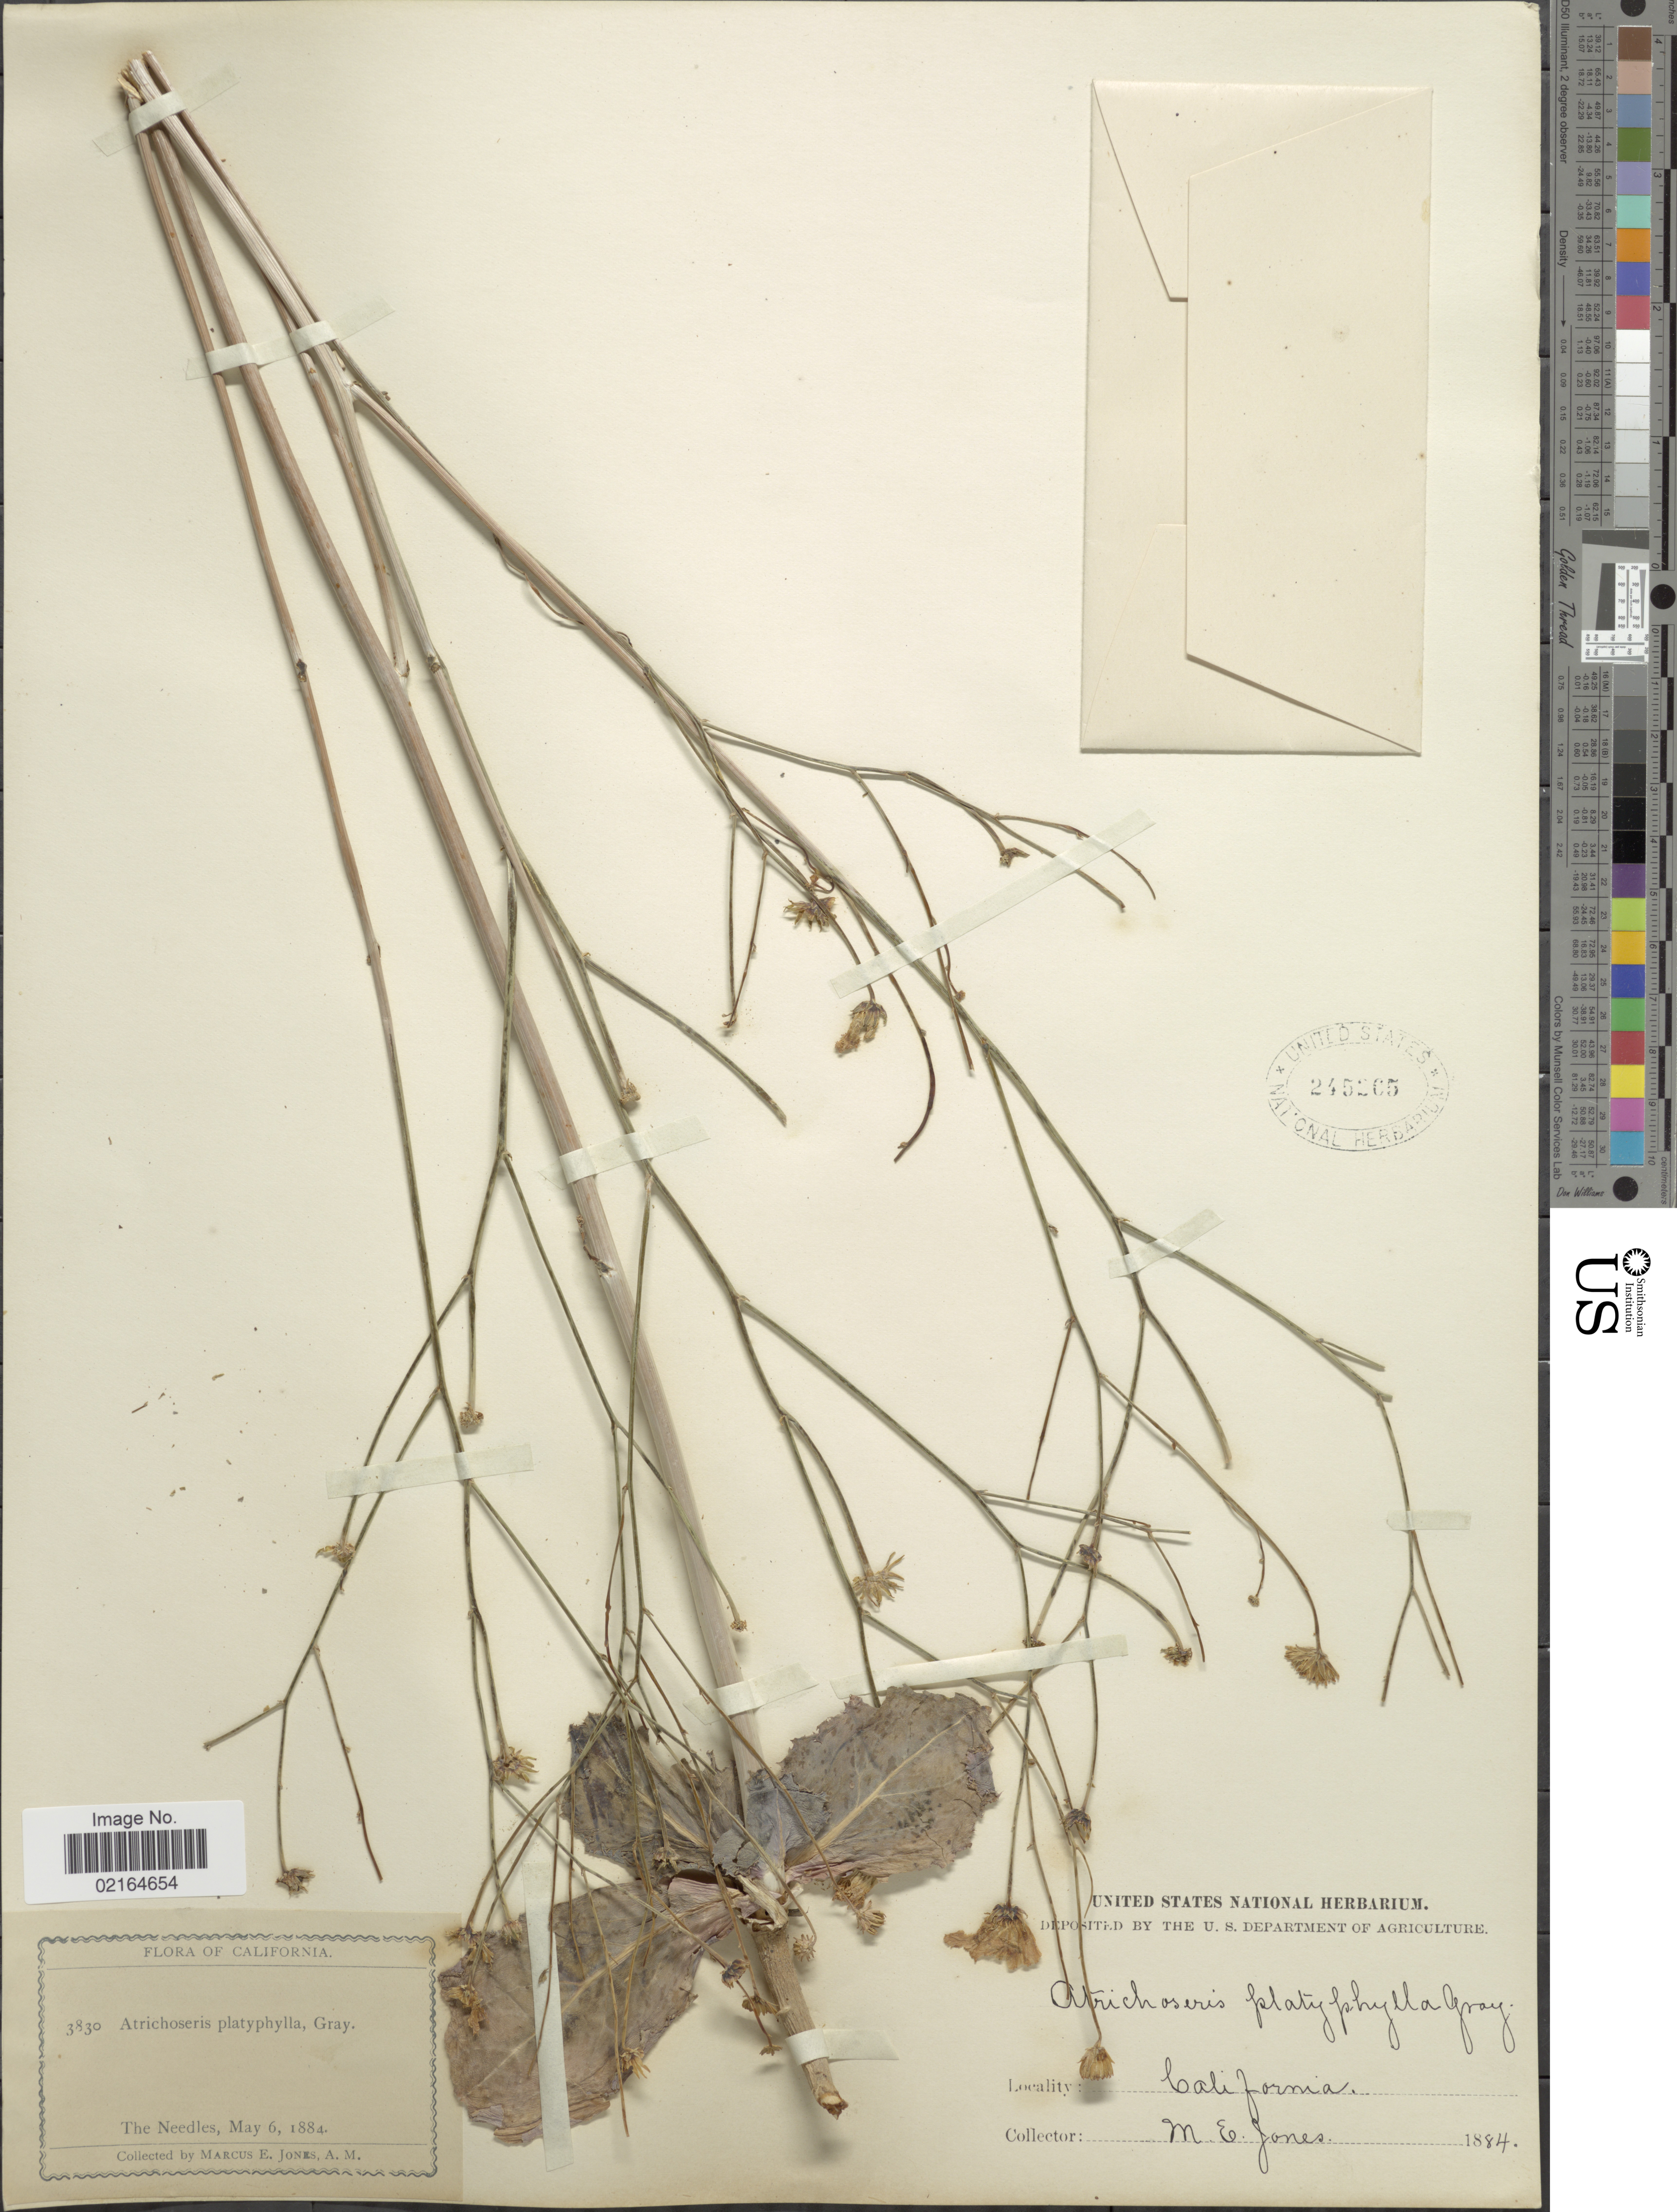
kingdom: Plantae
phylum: Tracheophyta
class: Magnoliopsida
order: Asterales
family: Asteraceae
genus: Atrichoseris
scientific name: Atrichoseris platyphylla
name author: A. Gray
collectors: M. E. Jones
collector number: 3830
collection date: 1884-05-06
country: United States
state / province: California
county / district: San Bernardino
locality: The Needles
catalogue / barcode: US 245265